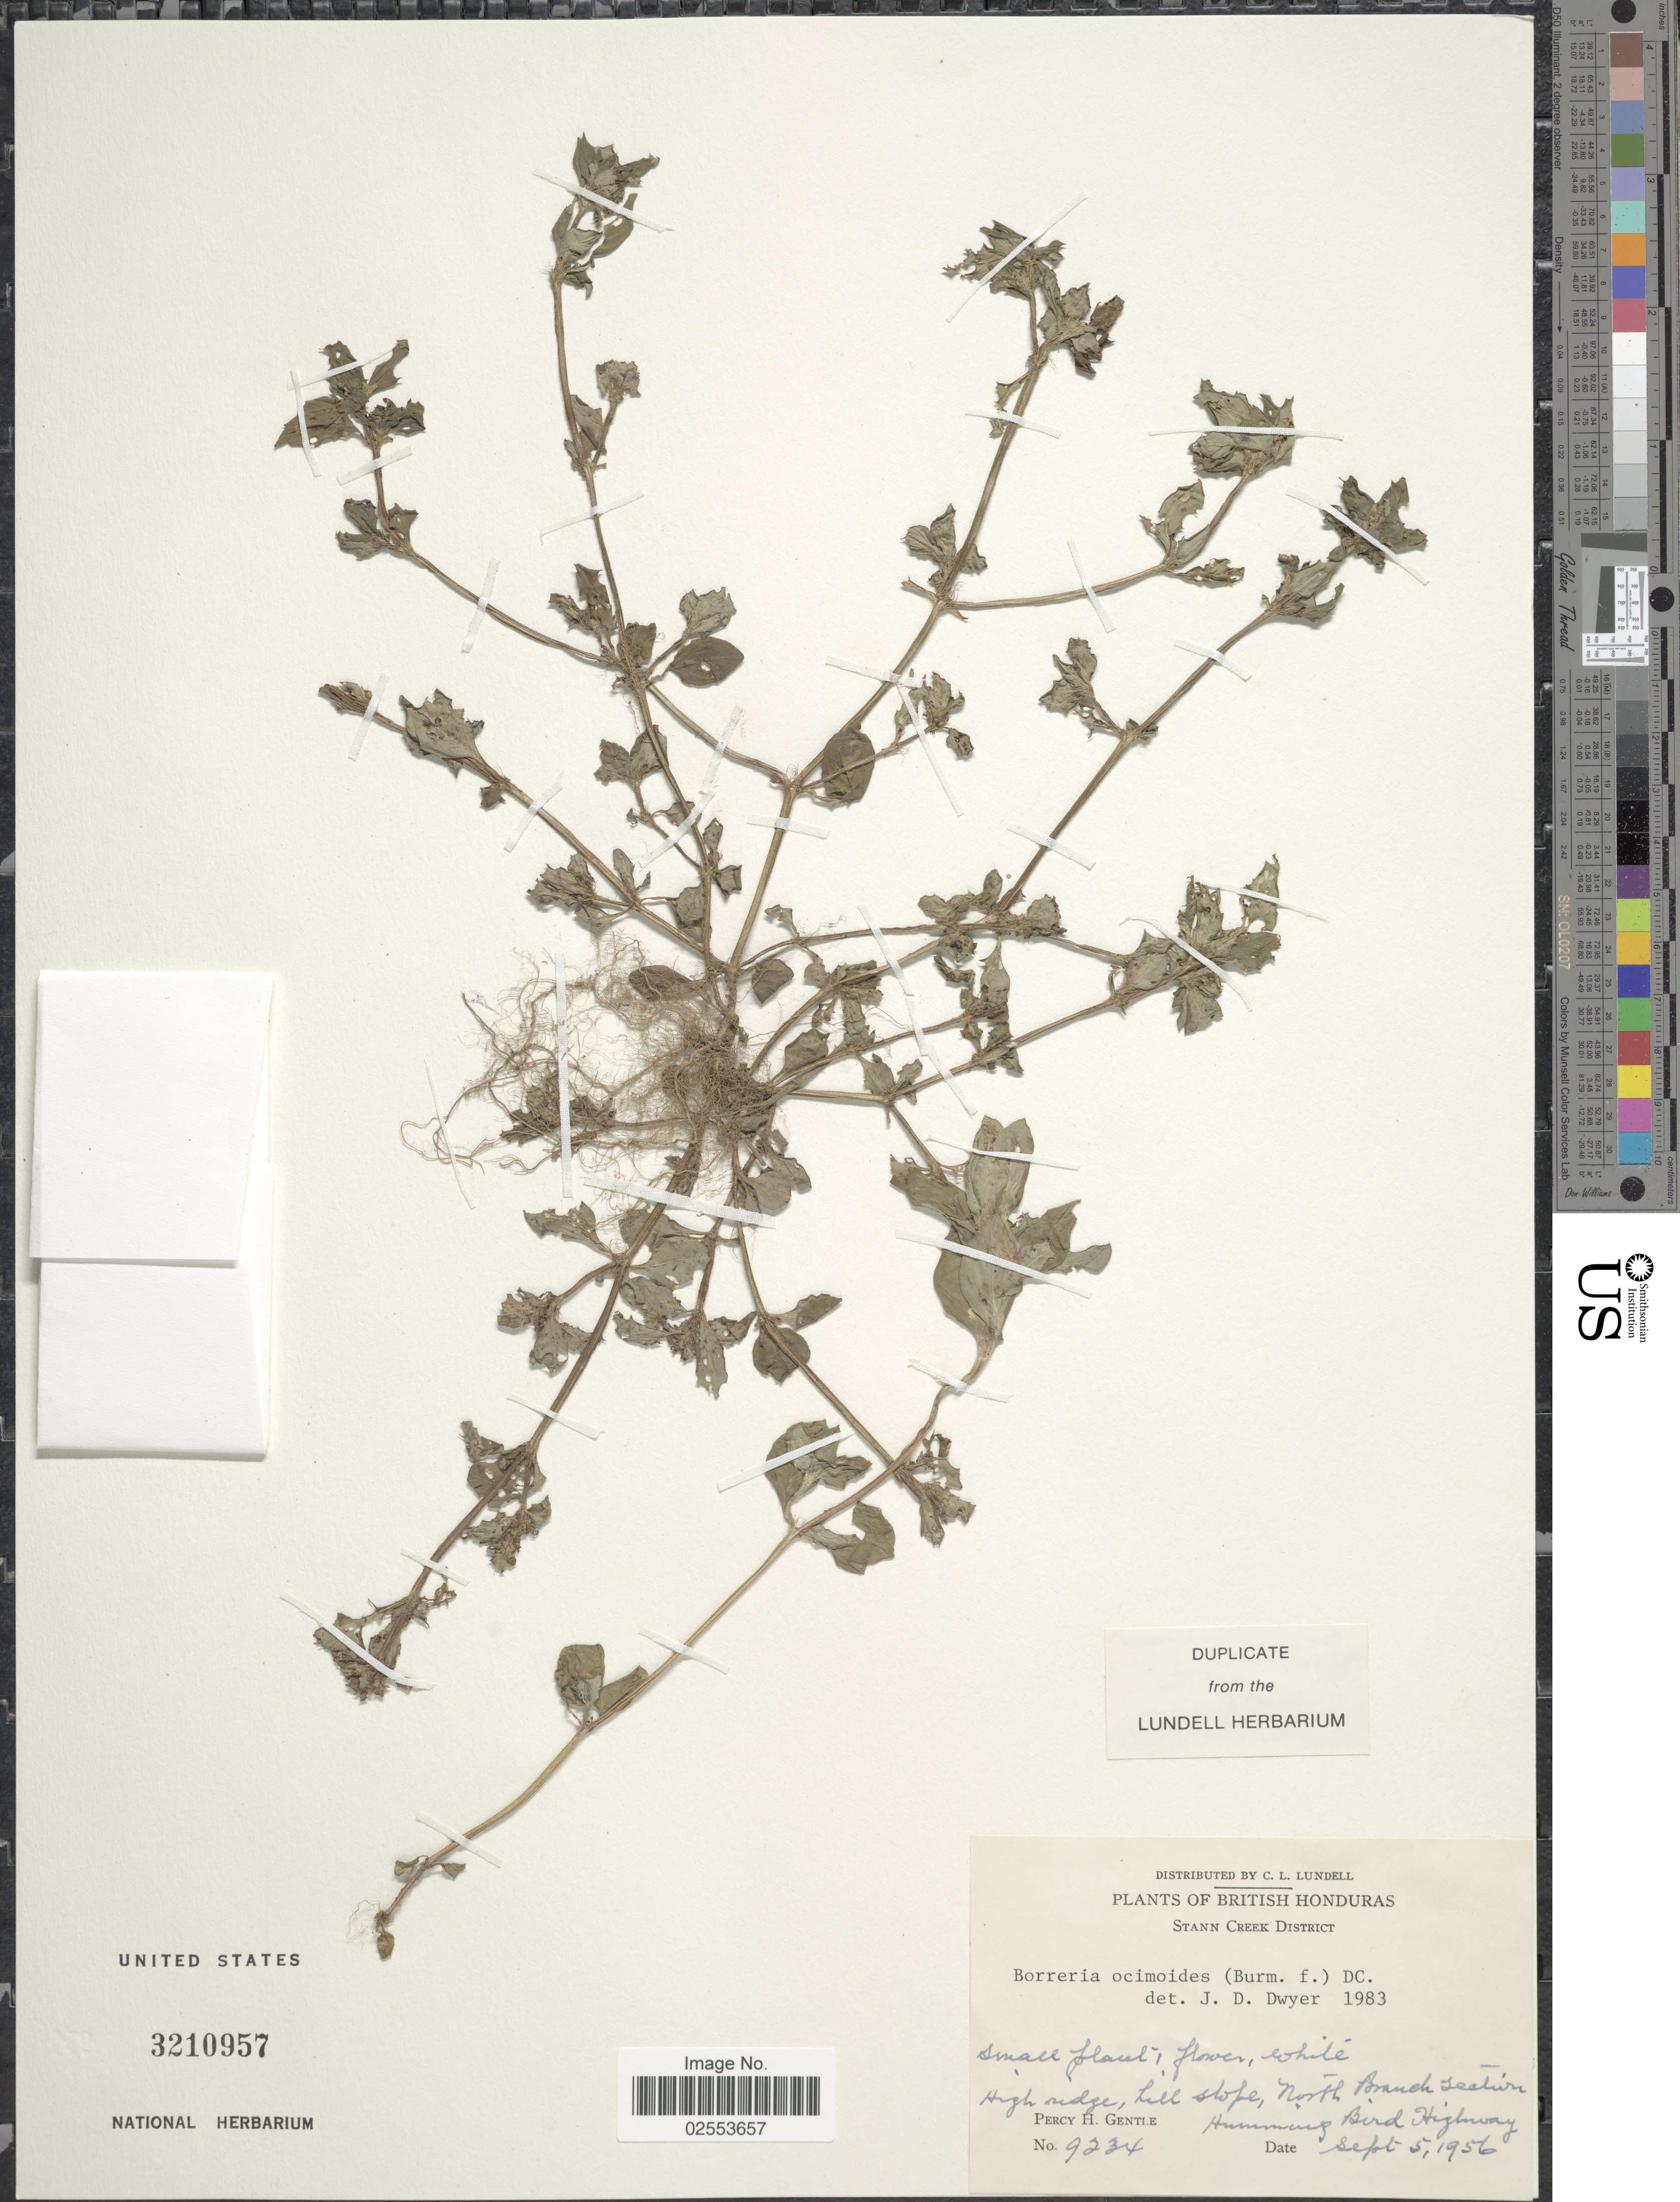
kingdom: Plantae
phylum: Tracheophyta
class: Magnoliopsida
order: Gentianales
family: Rubiaceae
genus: Spermacoce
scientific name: Spermacoce prostrata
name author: Aubl.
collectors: P. H. Gentle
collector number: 9234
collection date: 1956-09-05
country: Belize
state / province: Stann Creek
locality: British Honduras, High ridge, hill slope, North Branch station, Humming Bird Highway.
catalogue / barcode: US 3210957